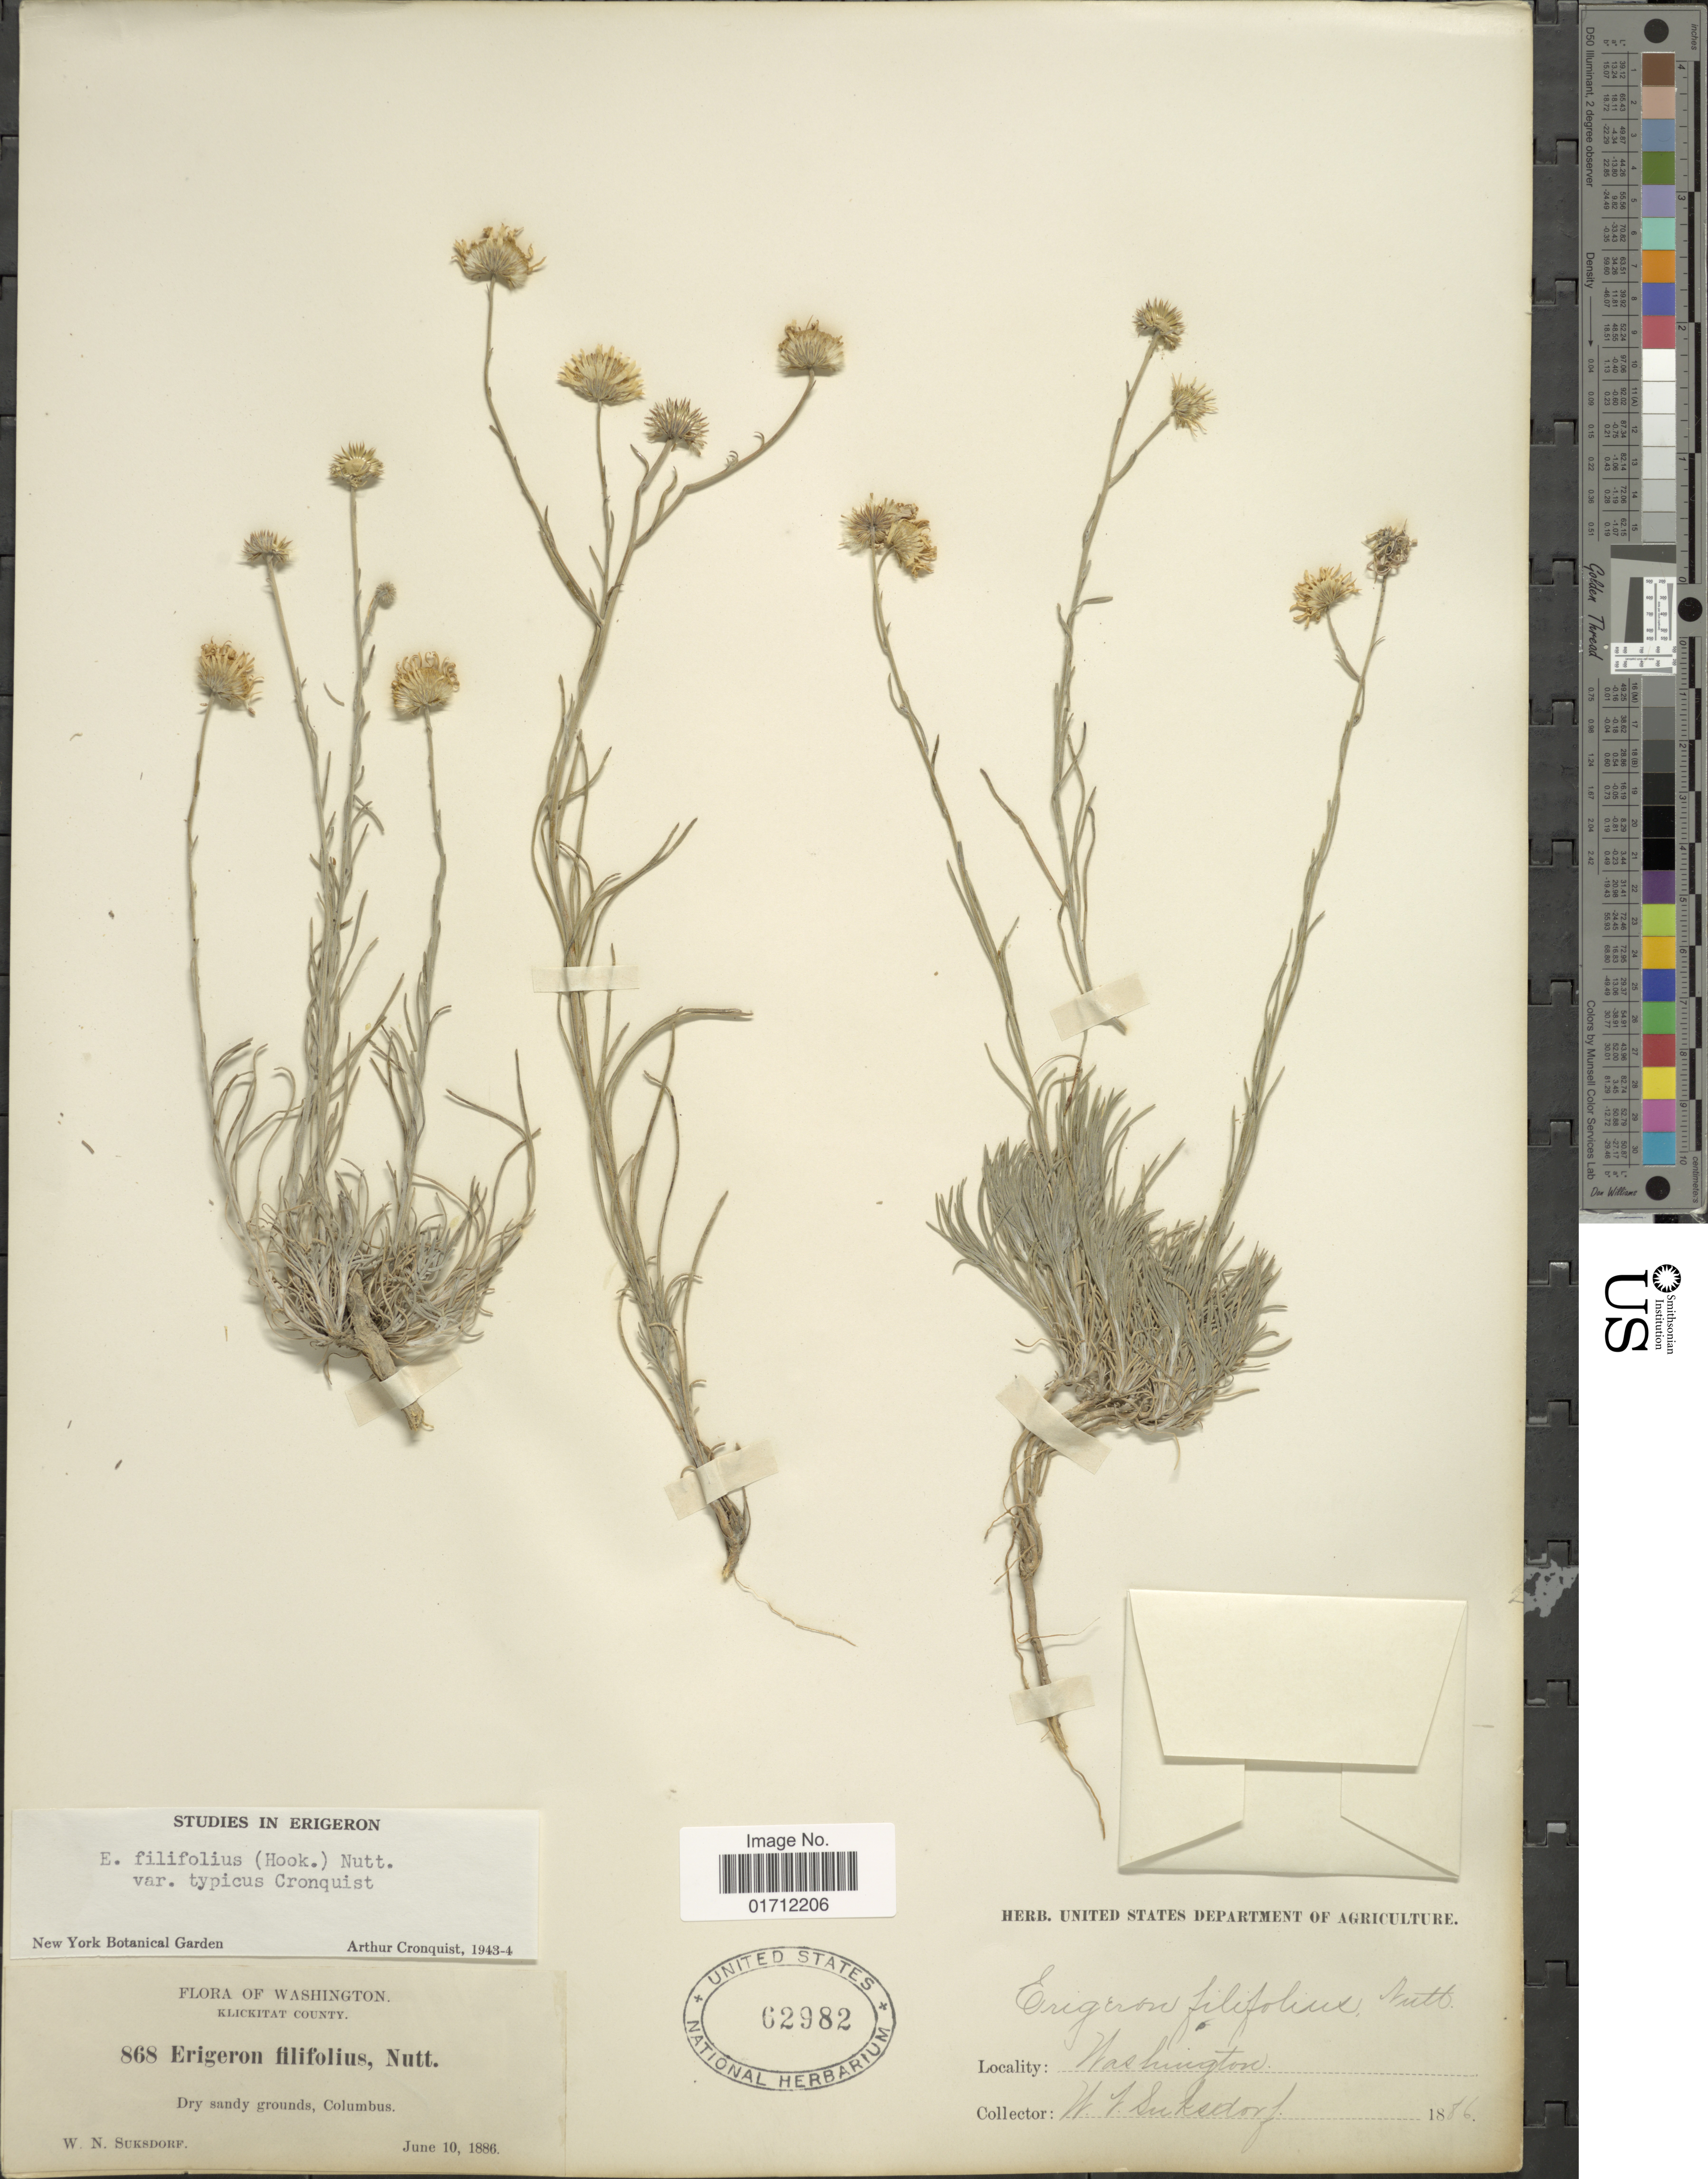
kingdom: Plantae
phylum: Tracheophyta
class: Magnoliopsida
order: Asterales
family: Asteraceae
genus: Erigeron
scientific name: Erigeron filifolius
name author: (Hook.) Nutt.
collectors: W. N. Suksdorf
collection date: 1886-06-10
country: United States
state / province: Washington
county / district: Klickitat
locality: Klickitat County, Columbus.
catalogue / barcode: US 62982